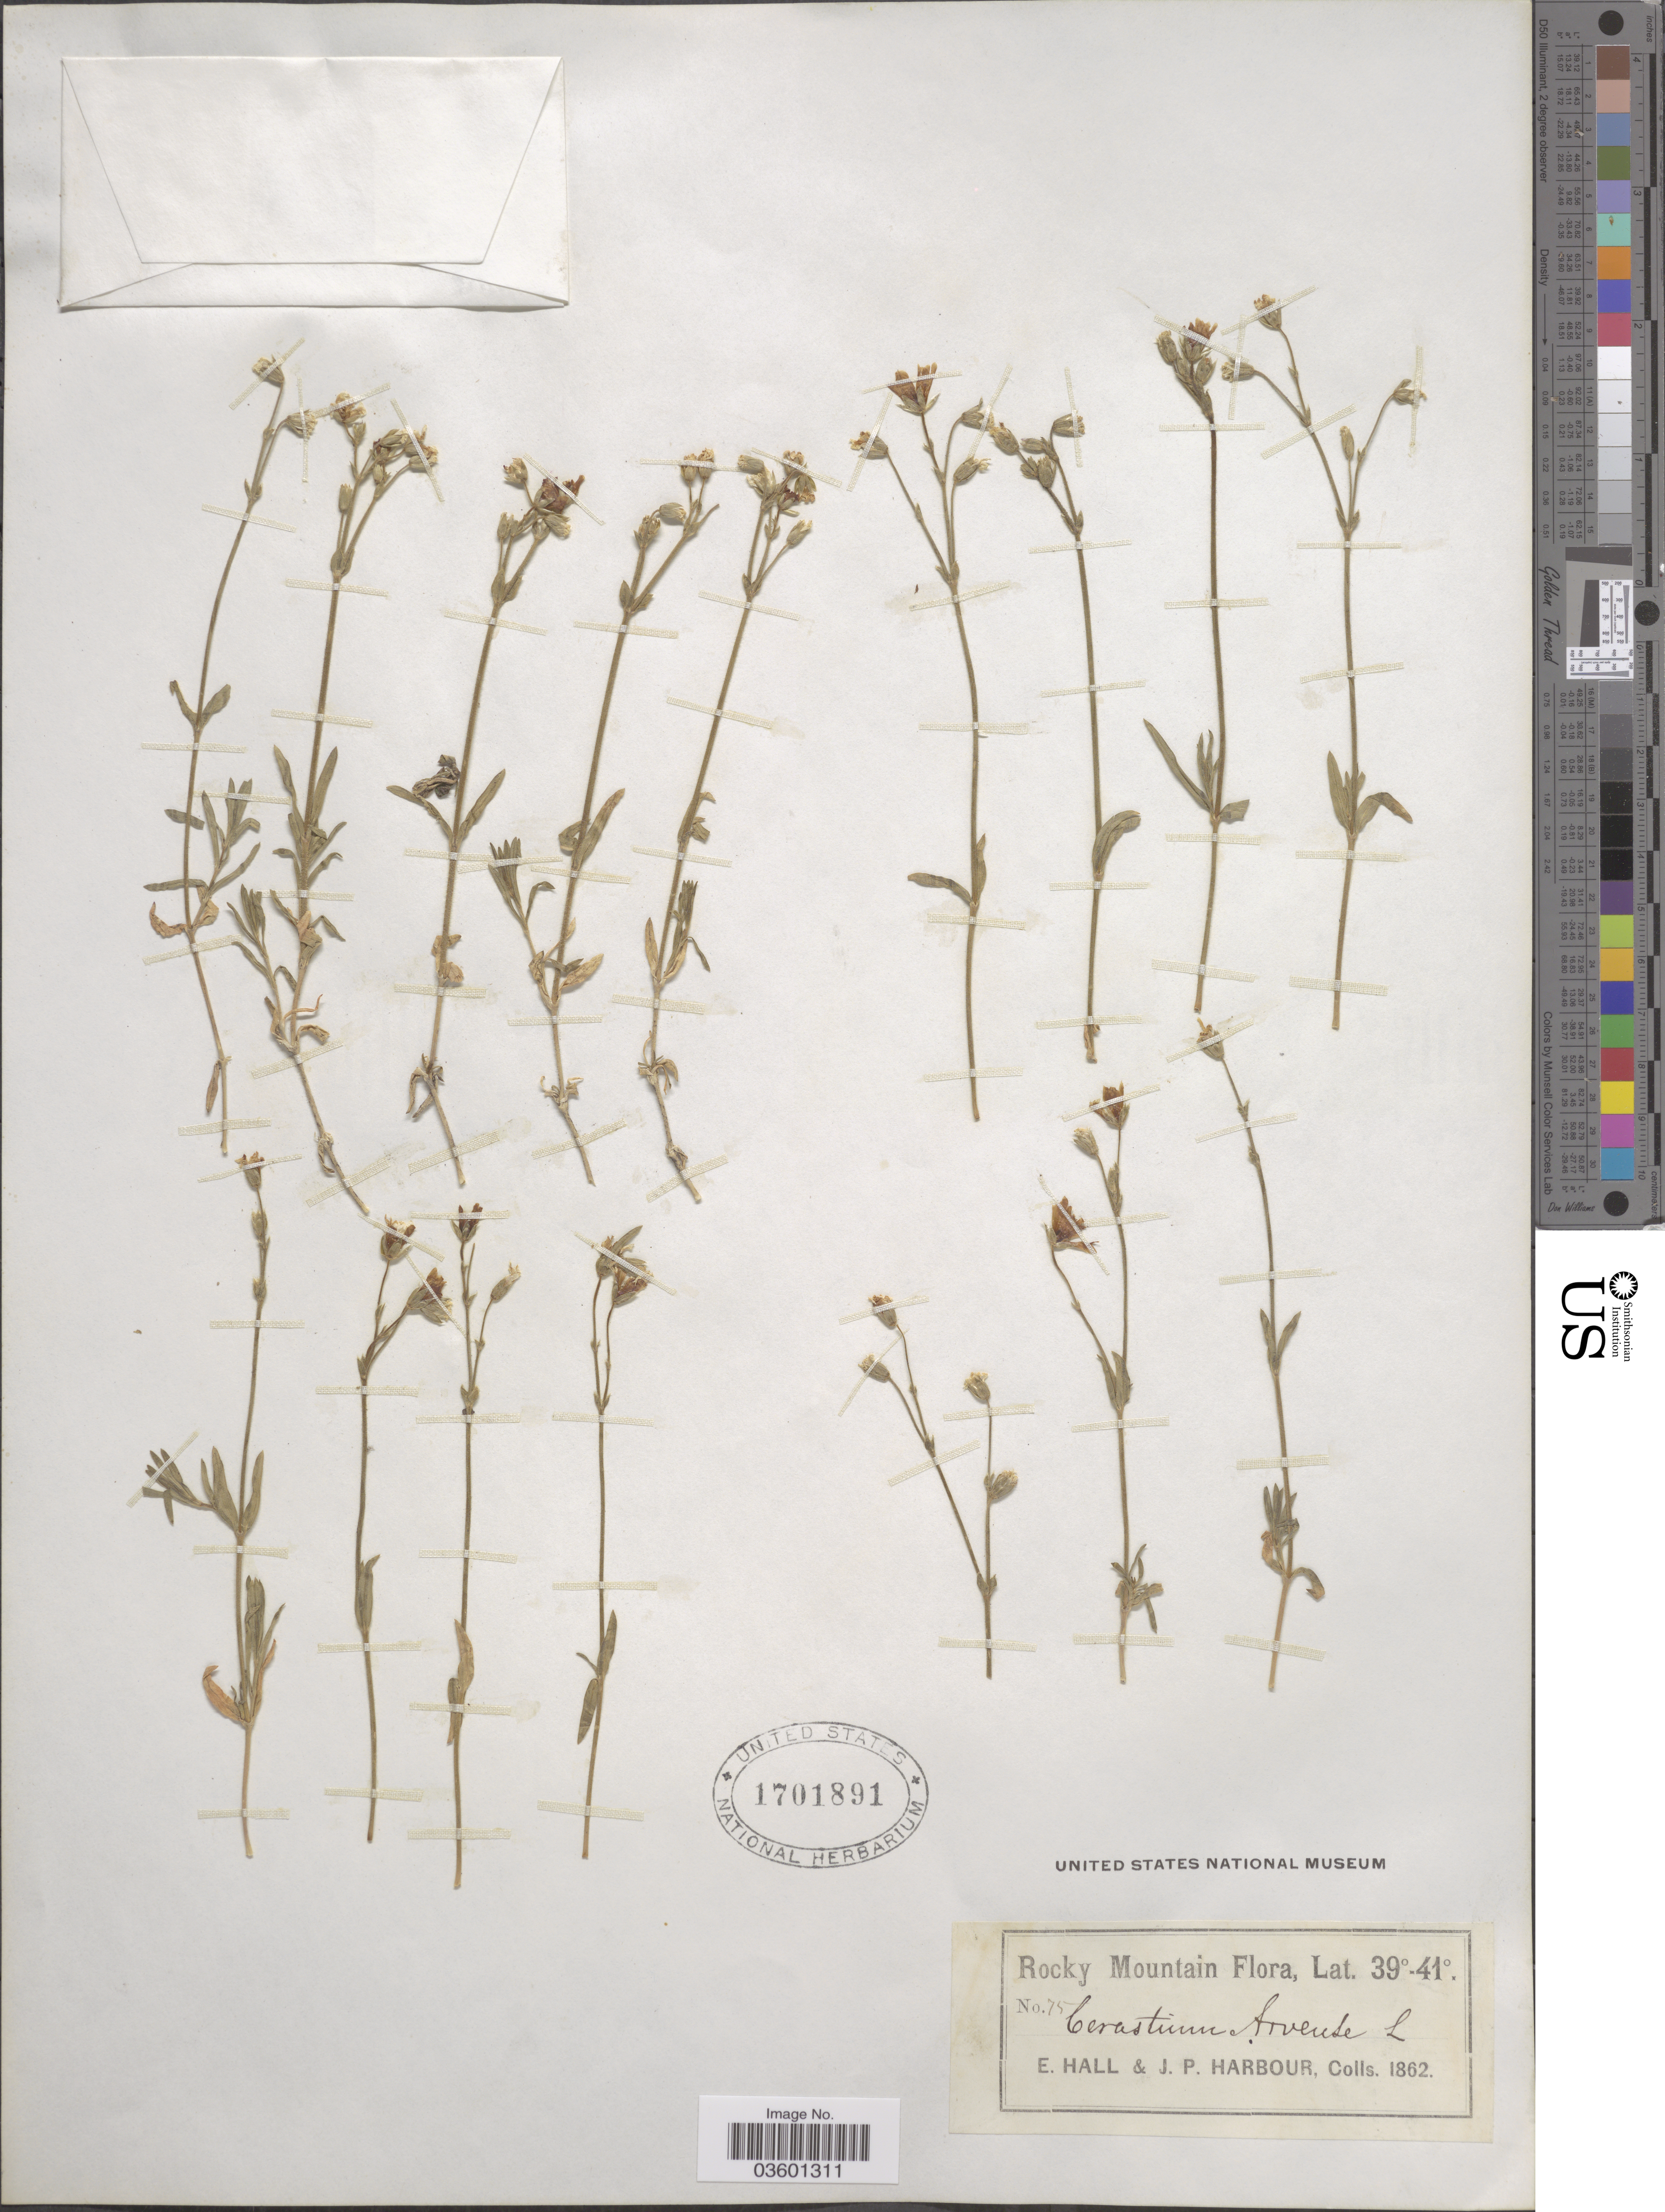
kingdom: Plantae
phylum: Tracheophyta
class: Magnoliopsida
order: Caryophyllales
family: Caryophyllaceae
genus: Cerastium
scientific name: Cerastium arvense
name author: L.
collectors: E. Hall & J. Harbour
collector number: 75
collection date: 1862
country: United States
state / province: Colorado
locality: Rocky Mountain.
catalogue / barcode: US 1701891